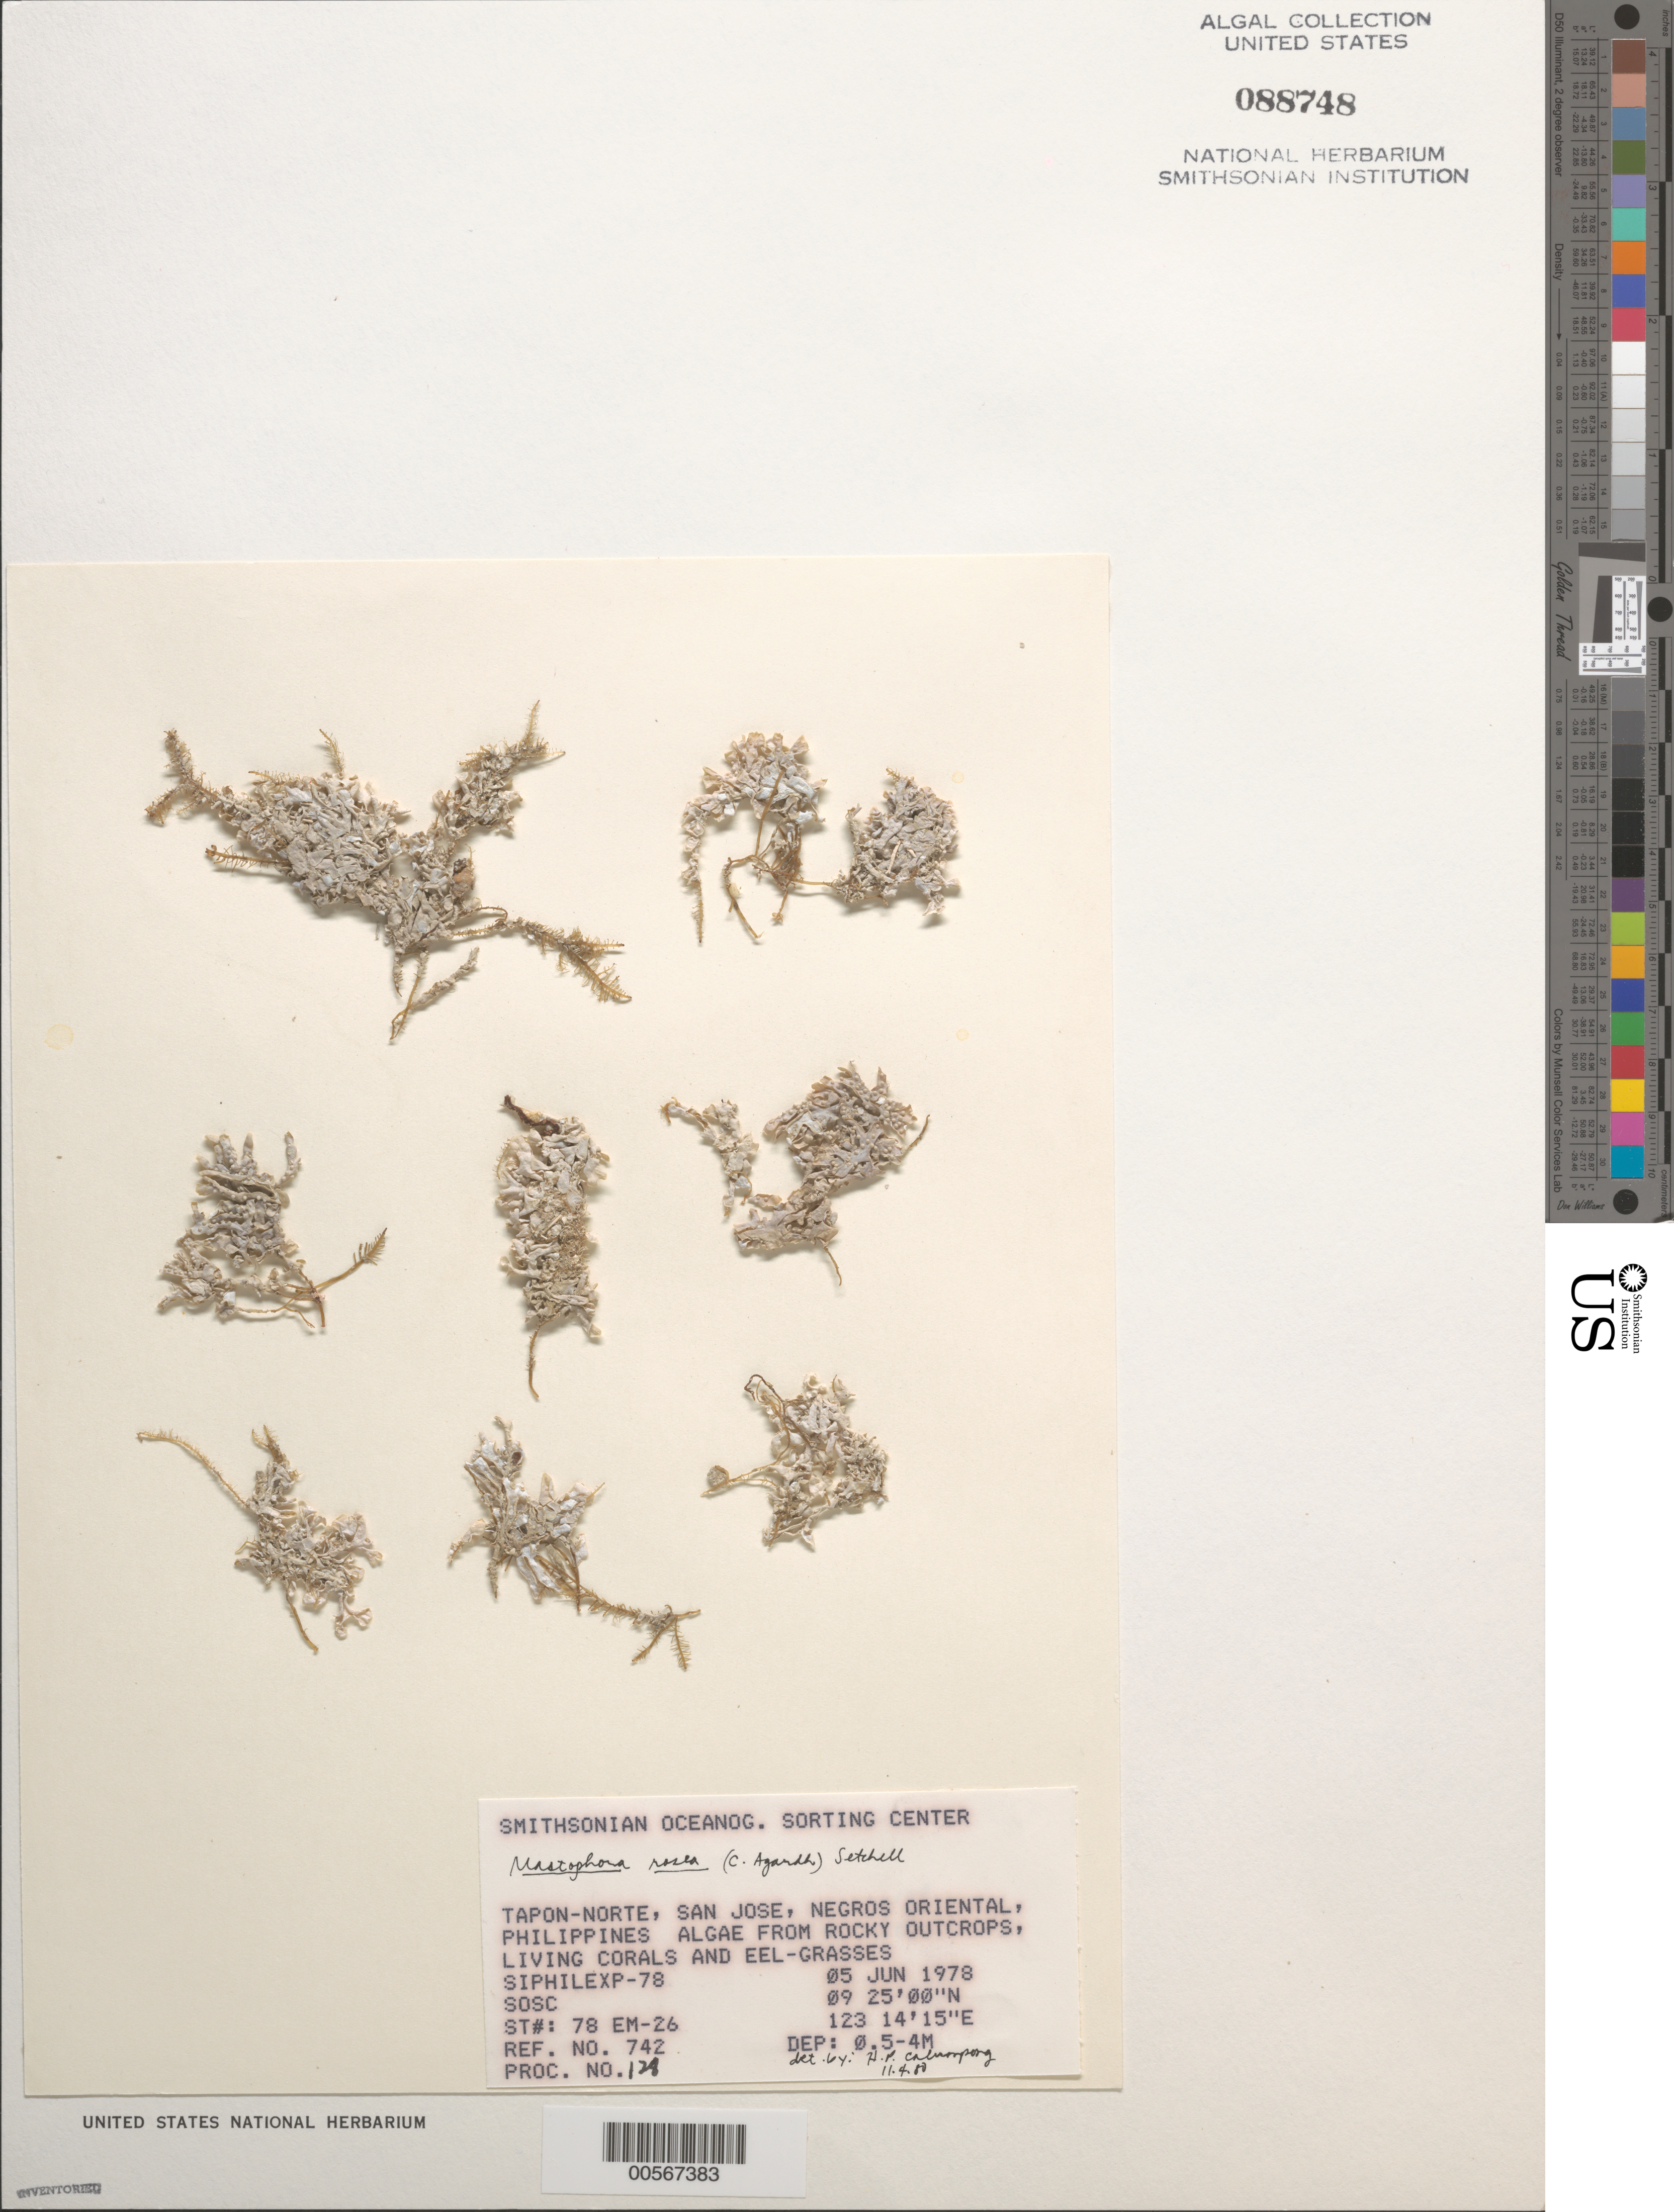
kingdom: Plantae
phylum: Rhodophyta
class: Florideophyceae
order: Corallinales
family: Mastophoraceae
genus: Mastophora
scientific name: Mastophora rosea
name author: (C. Agardh) Setch.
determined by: Calumpong, H. P.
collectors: SOSC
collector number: Station 78 Em-26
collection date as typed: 05 Jun 1978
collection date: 1978-06-05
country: Philippines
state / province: Central Visayas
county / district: Negros Oriental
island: Negros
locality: Tapan-Norte, San Jose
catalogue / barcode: US 88748